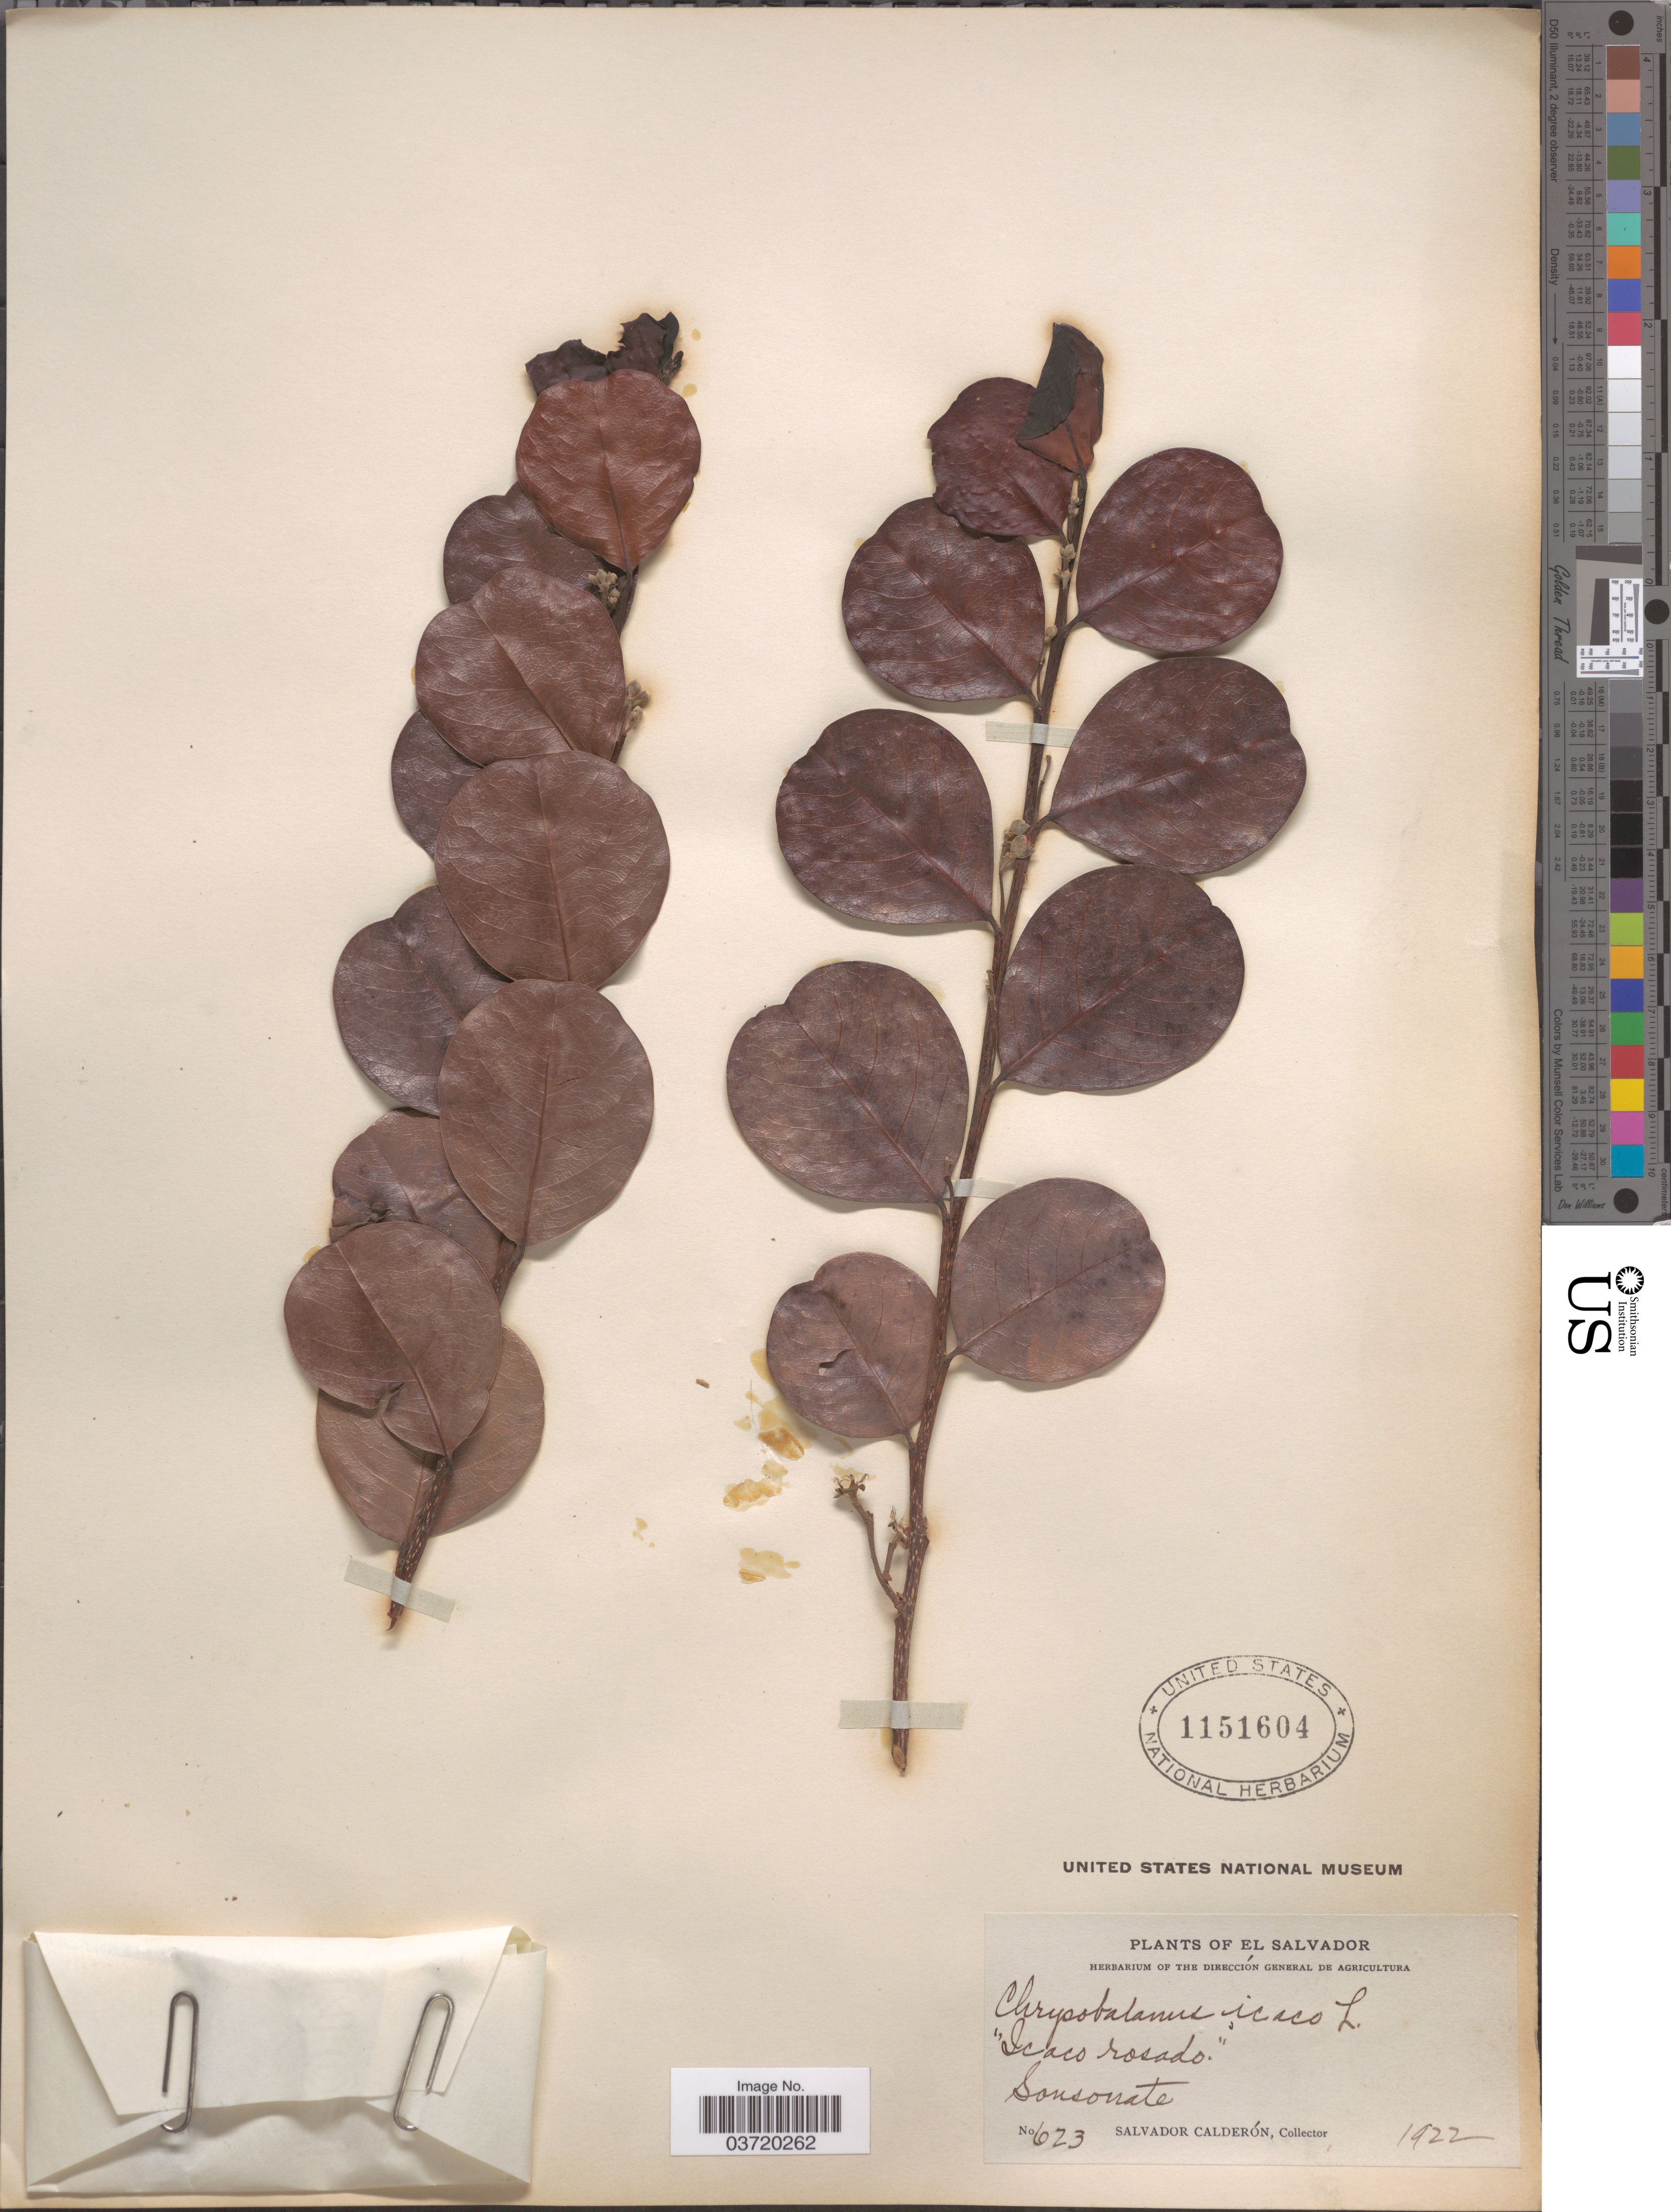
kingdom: Plantae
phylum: Tracheophyta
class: Magnoliopsida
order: Malpighiales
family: Chrysobalanaceae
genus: Chrysobalanus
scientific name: Chrysobalanus icaco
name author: L.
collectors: S. Calderón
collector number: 623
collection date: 1922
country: El Salvador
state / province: Sonsonate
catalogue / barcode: US 1151604